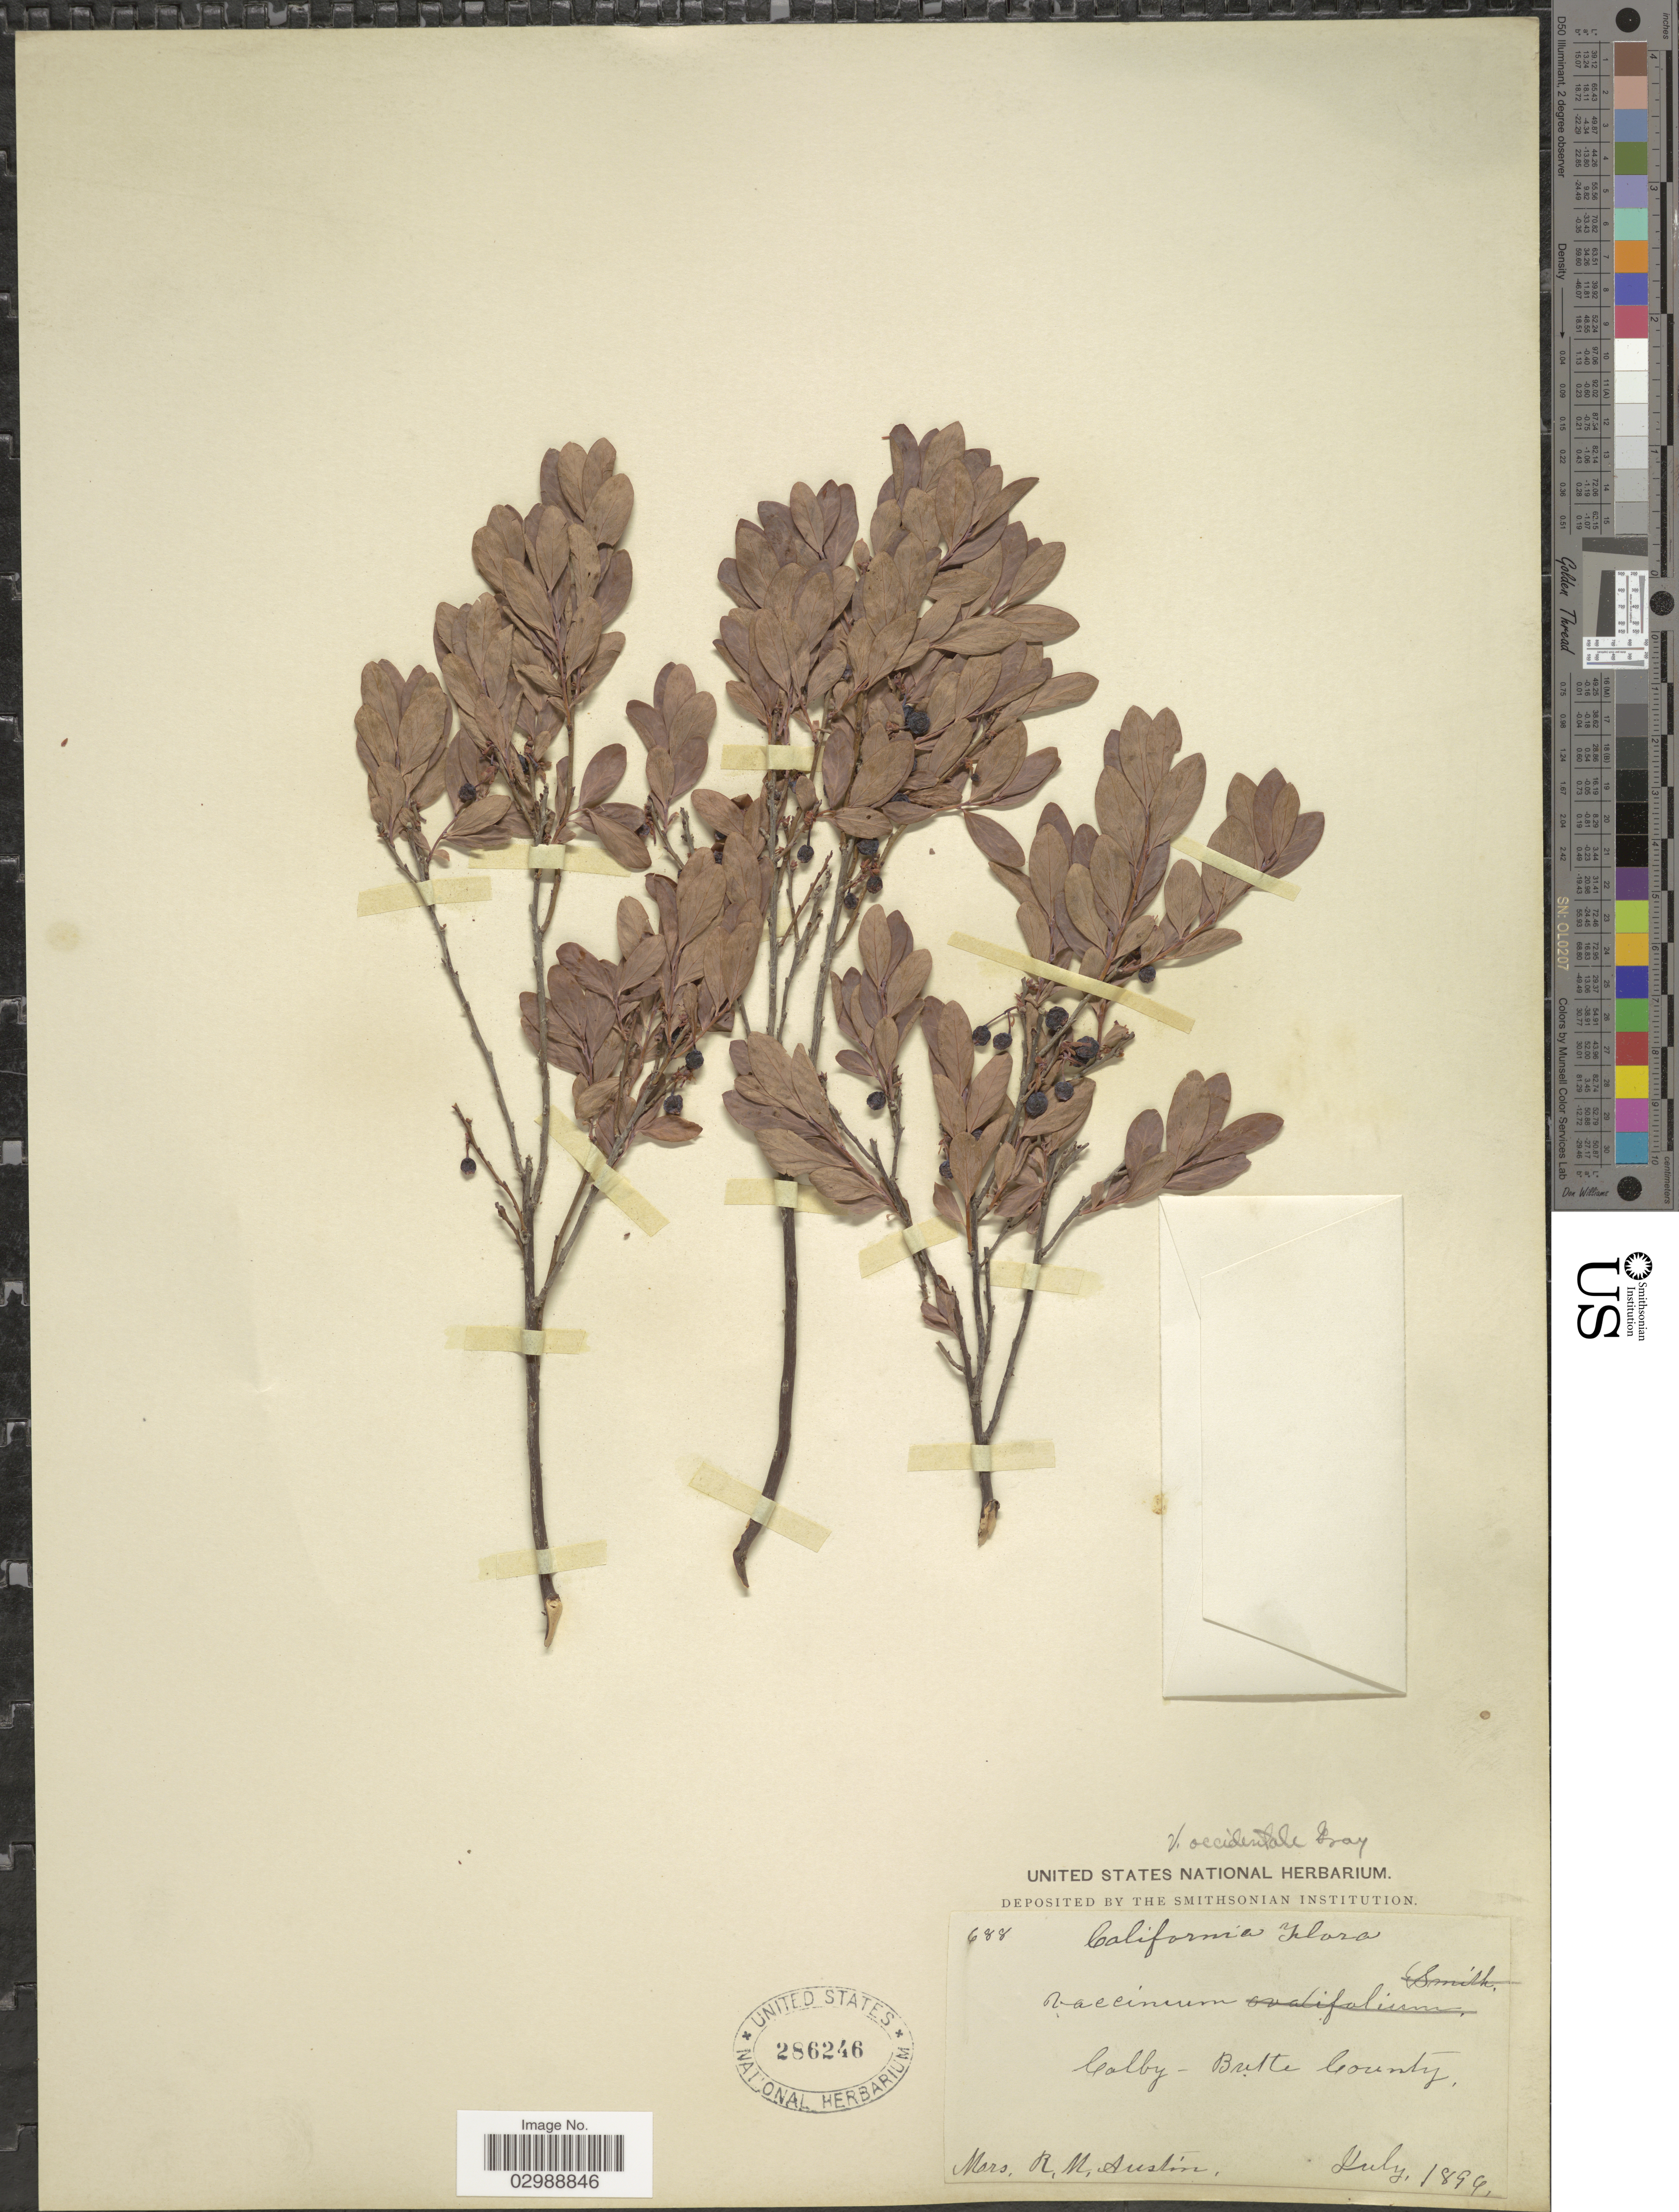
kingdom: Plantae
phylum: Tracheophyta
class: Magnoliopsida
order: Ericales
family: Ericaceae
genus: Vaccinium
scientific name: Vaccinium occidentale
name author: A. Gray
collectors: R. Austin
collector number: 688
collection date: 1899-07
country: United States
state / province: California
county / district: Butte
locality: Colby - Butte County.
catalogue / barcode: US 286246